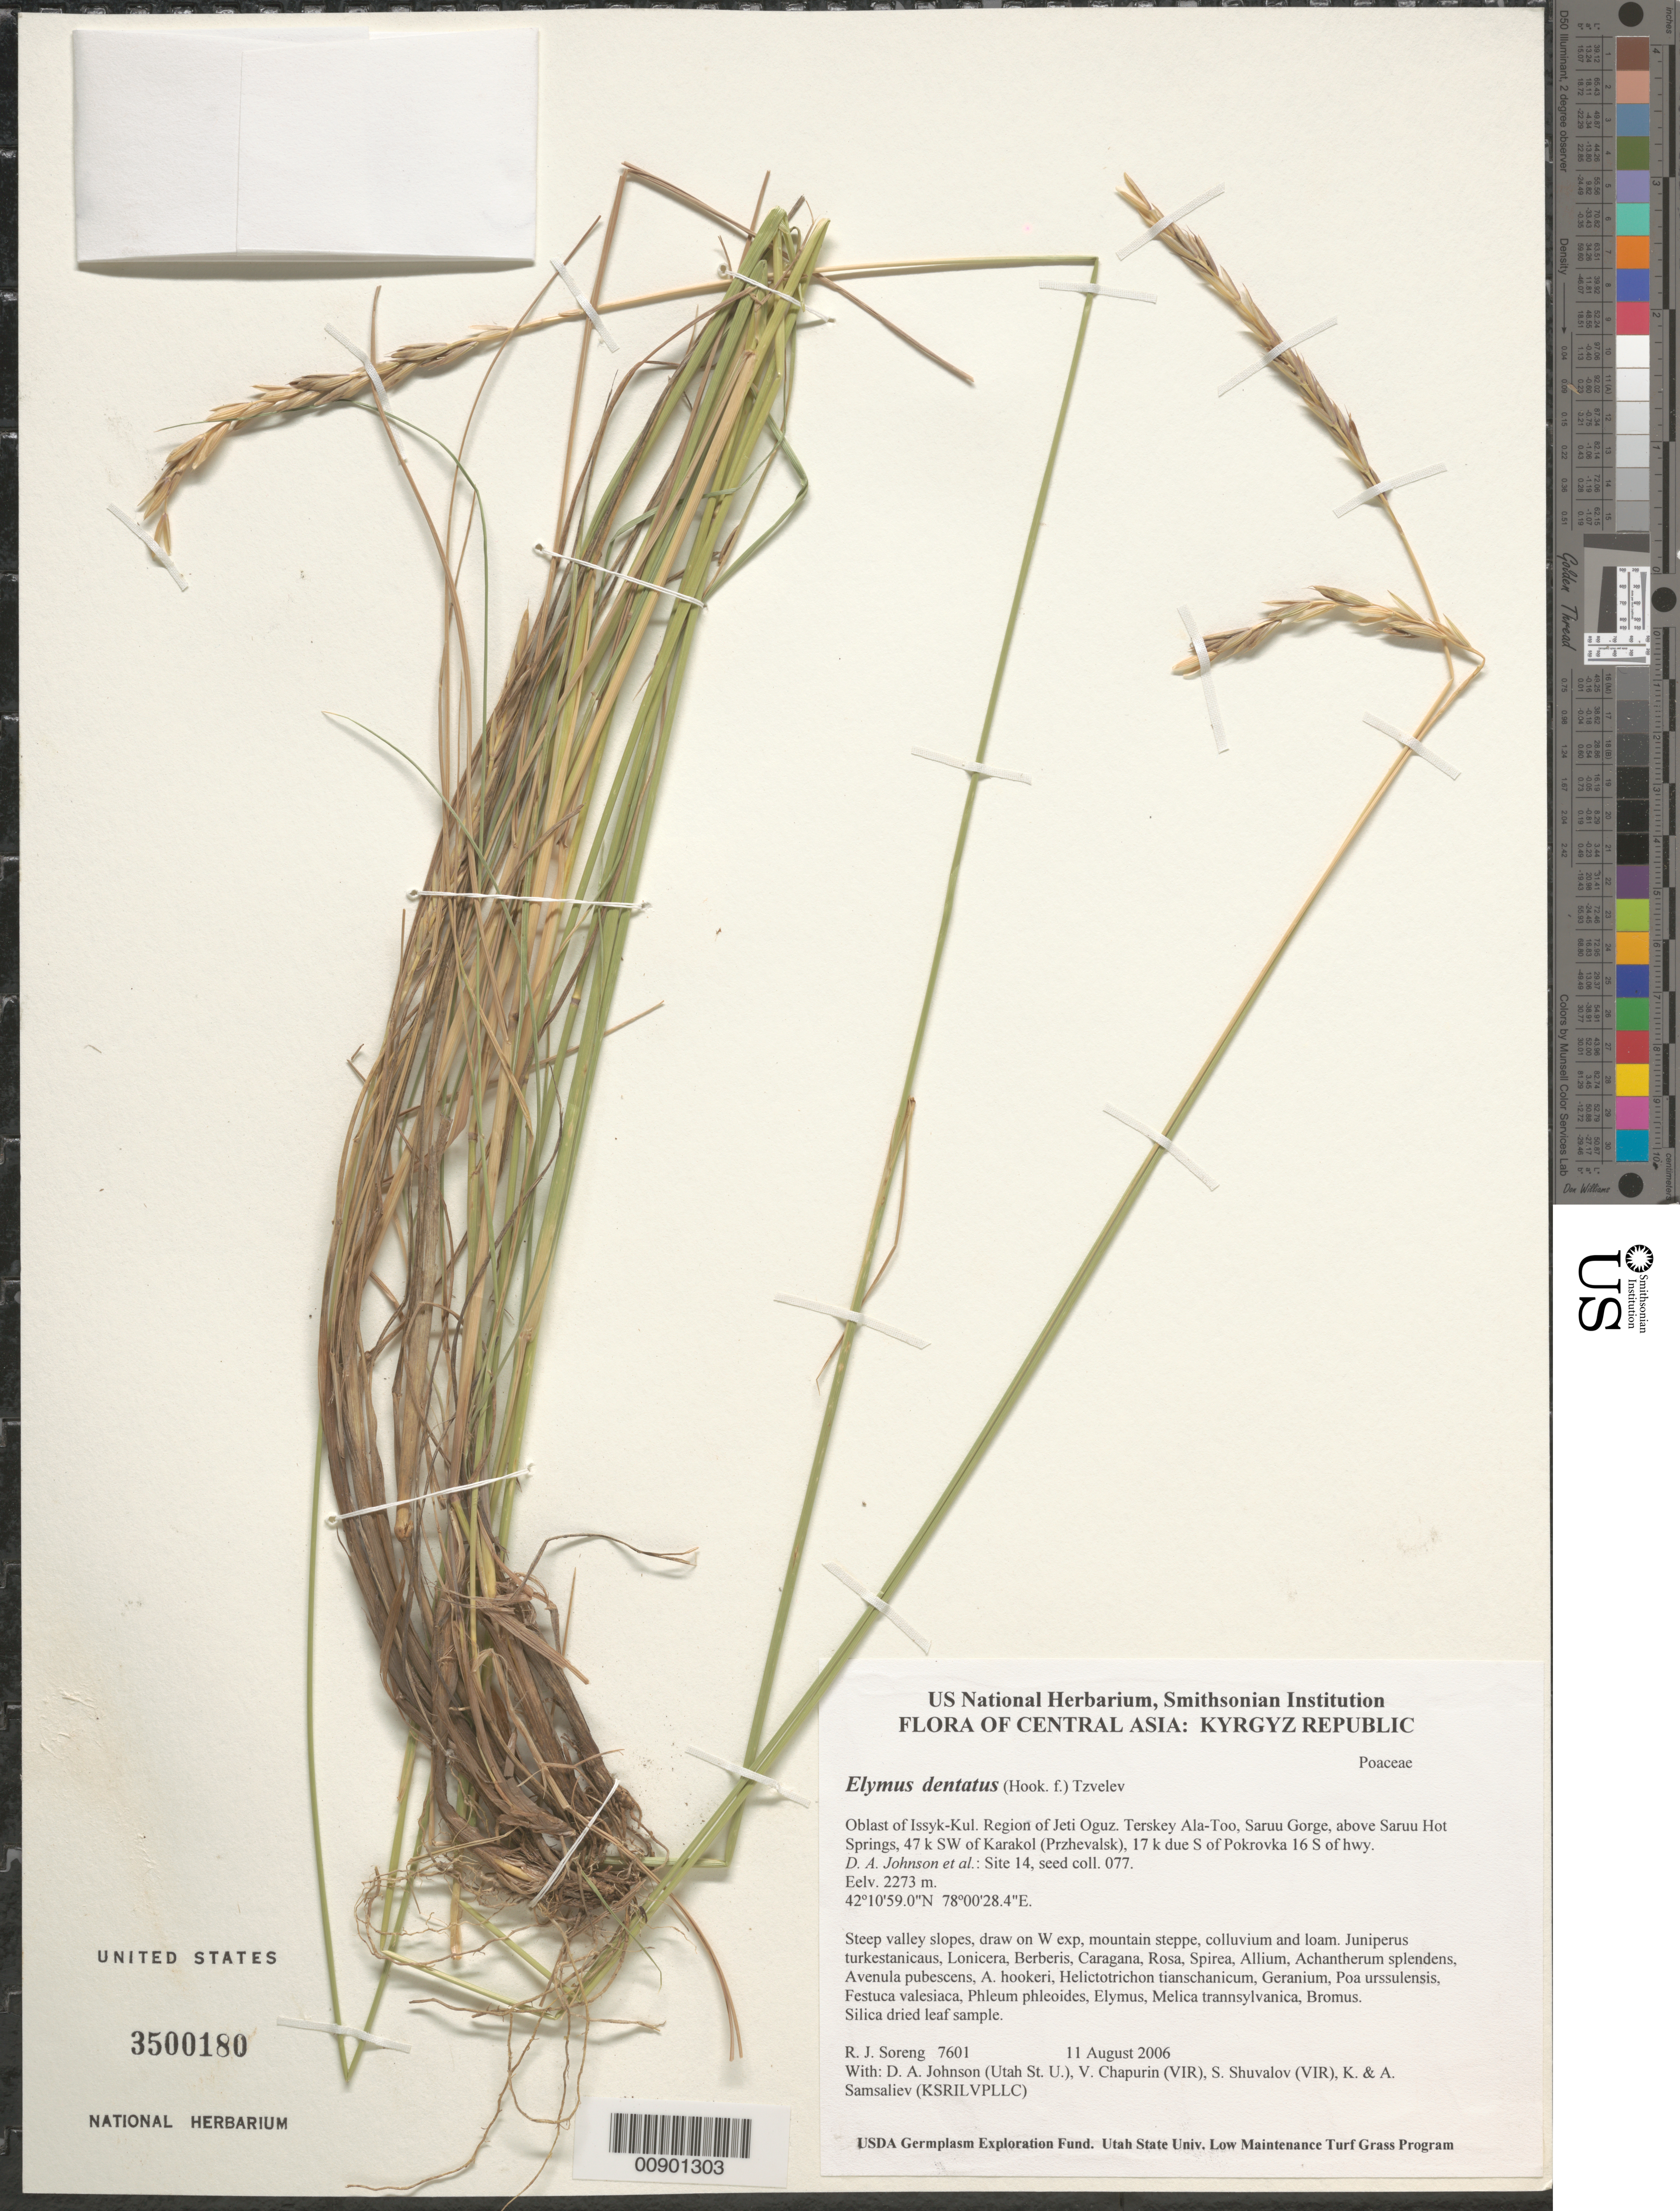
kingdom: Plantae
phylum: Tracheophyta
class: Liliopsida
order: Poales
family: Poaceae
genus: Elymus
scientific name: Elymus dentatus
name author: (Hook. f.) Tzvelev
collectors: R. J. Soreng, D. Johnson, S. Shuvalov, V. Chapurin, K. Samsaliev & A. Samsaliev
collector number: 7601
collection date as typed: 11 Aug 2006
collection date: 2006-08-11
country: Kyrgyzstan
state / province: Ysyk-Kol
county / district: Jeti Oguz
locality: Terskey Ala-Too, Saruu Gorge, above Saruu Hot Springs, 47 km SW of Karakol (Przhevalsk), 17 km due S of Pokrovka 16 S of hwy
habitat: Steep valley slopes, draw on W exp, mountain steppe, colluvium and loam.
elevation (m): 2273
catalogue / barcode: US 3500180